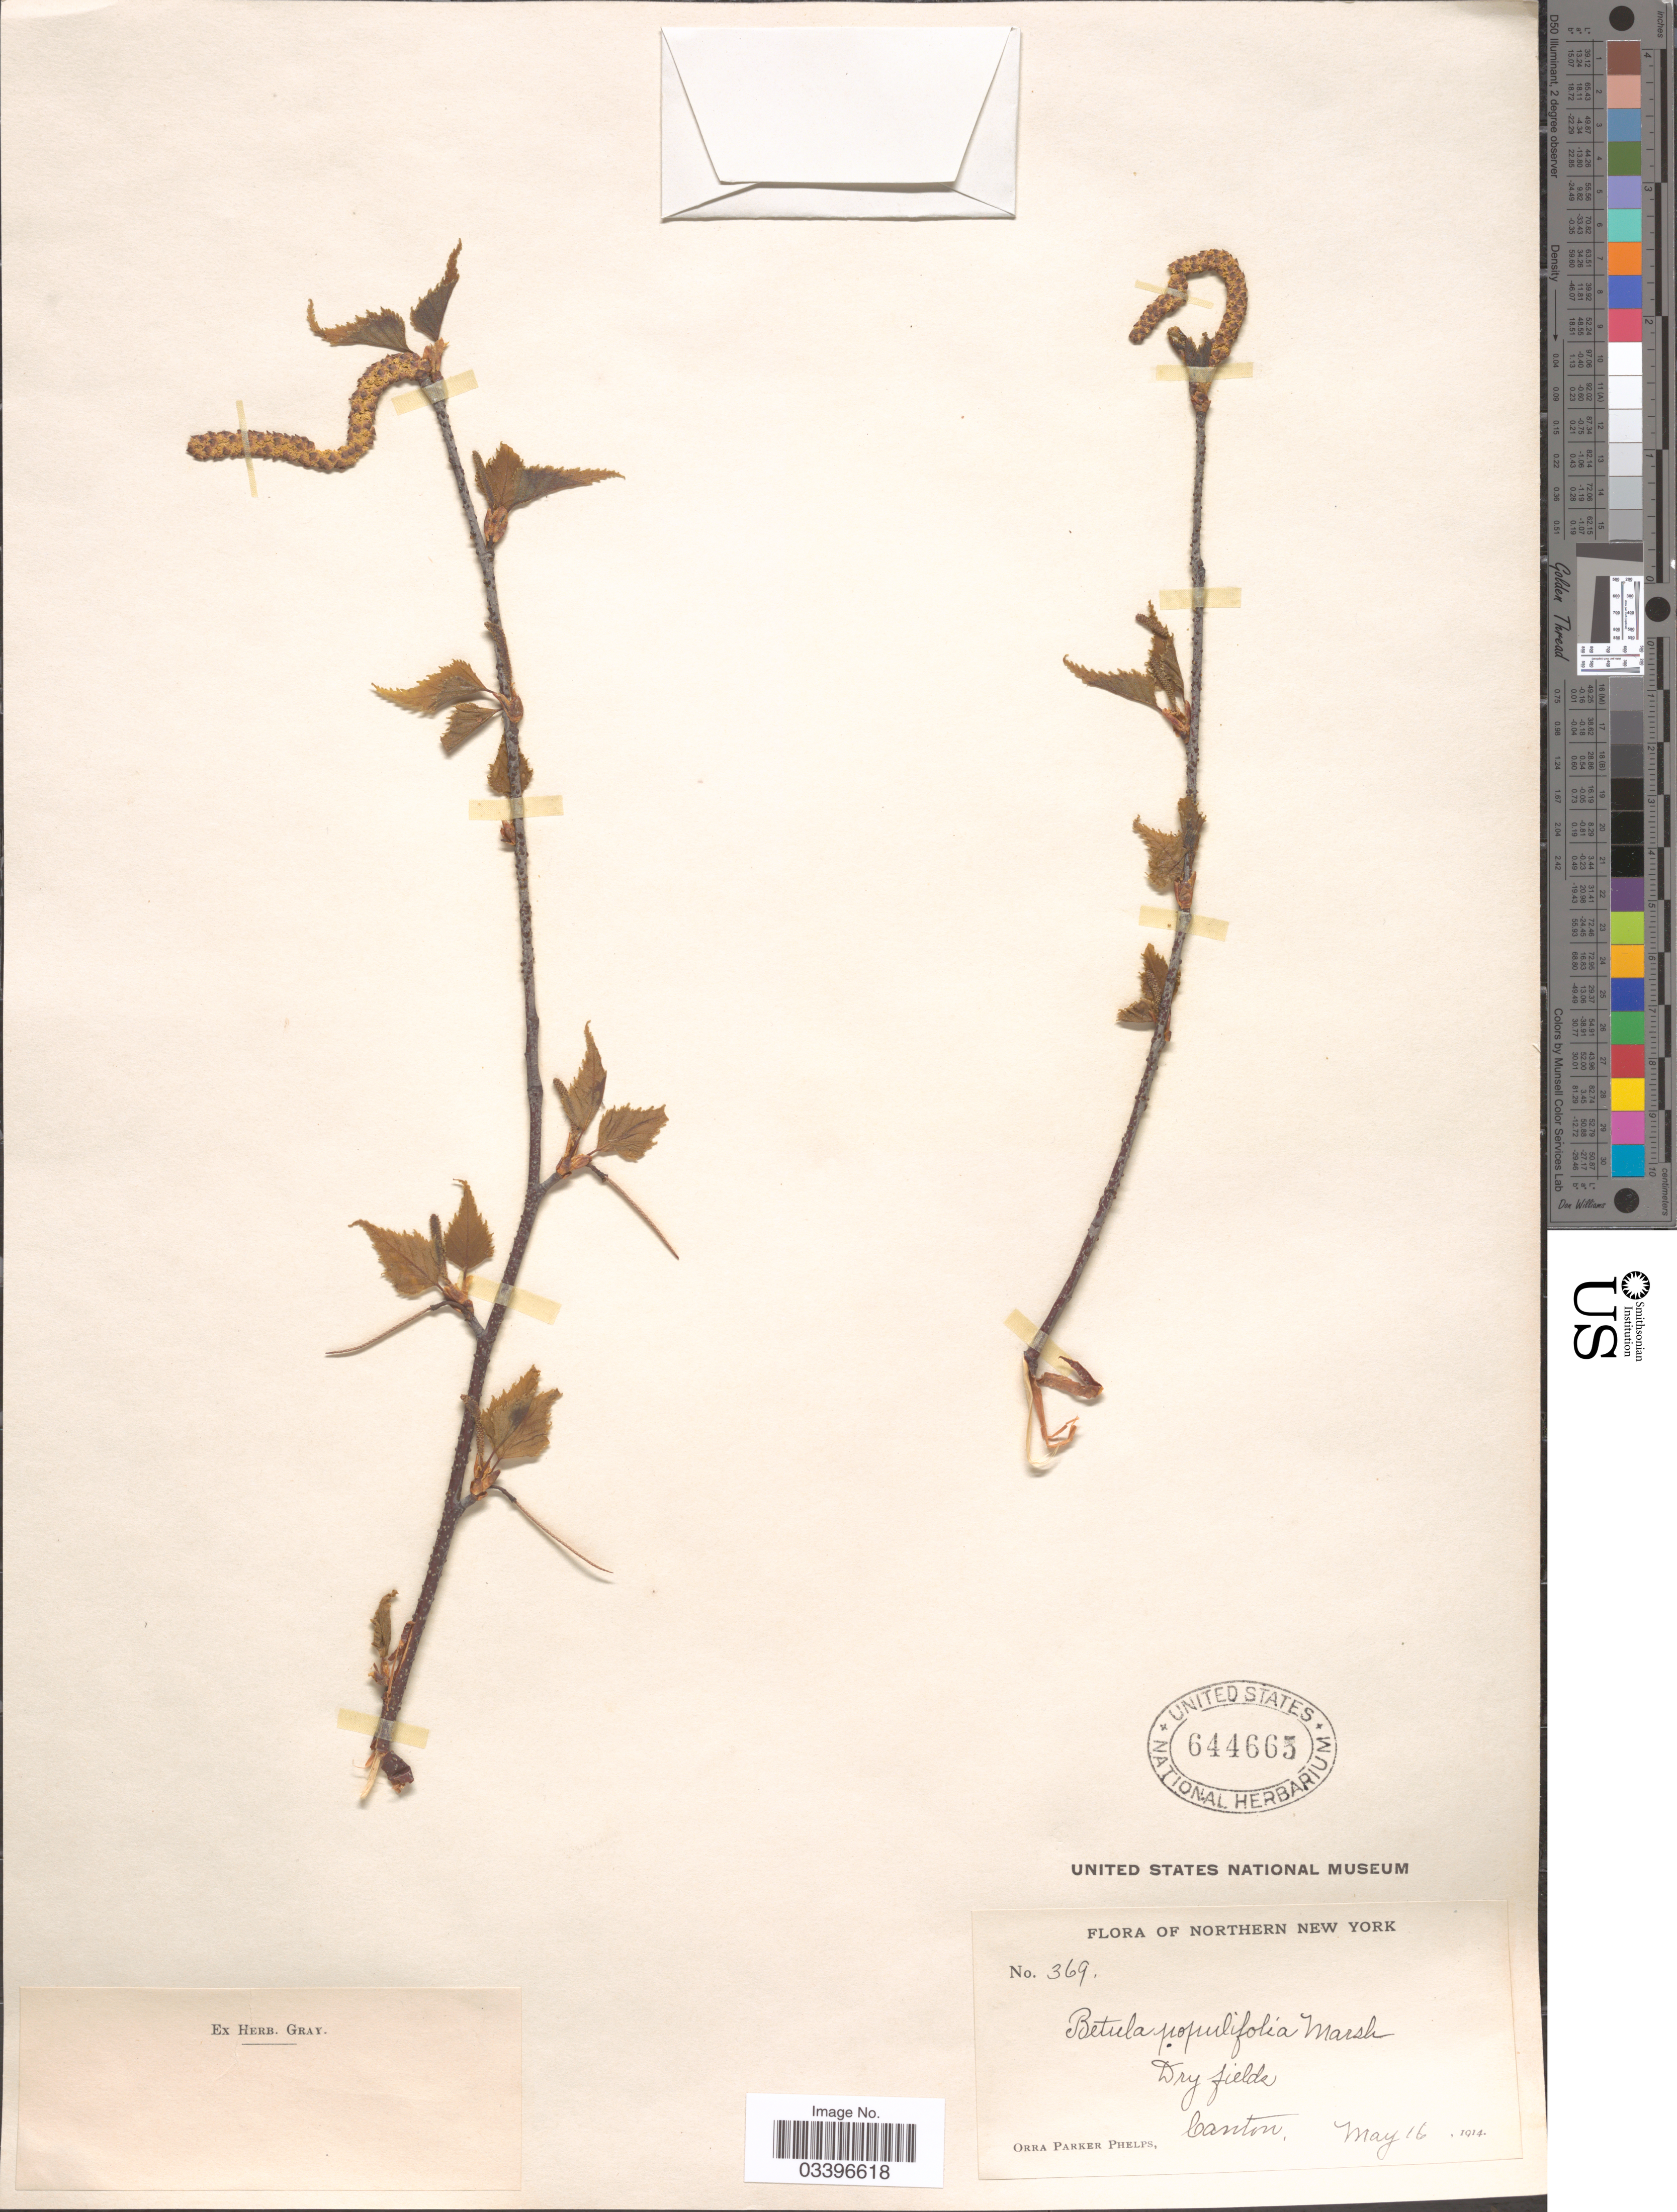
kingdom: Plantae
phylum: Tracheophyta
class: Magnoliopsida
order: Fagales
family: Betulaceae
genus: Betula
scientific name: Betula populifolia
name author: Marshall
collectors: O. P. Phelps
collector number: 369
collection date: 1914-05-16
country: United States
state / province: New York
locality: Northern New York. Canton.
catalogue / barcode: US 644665